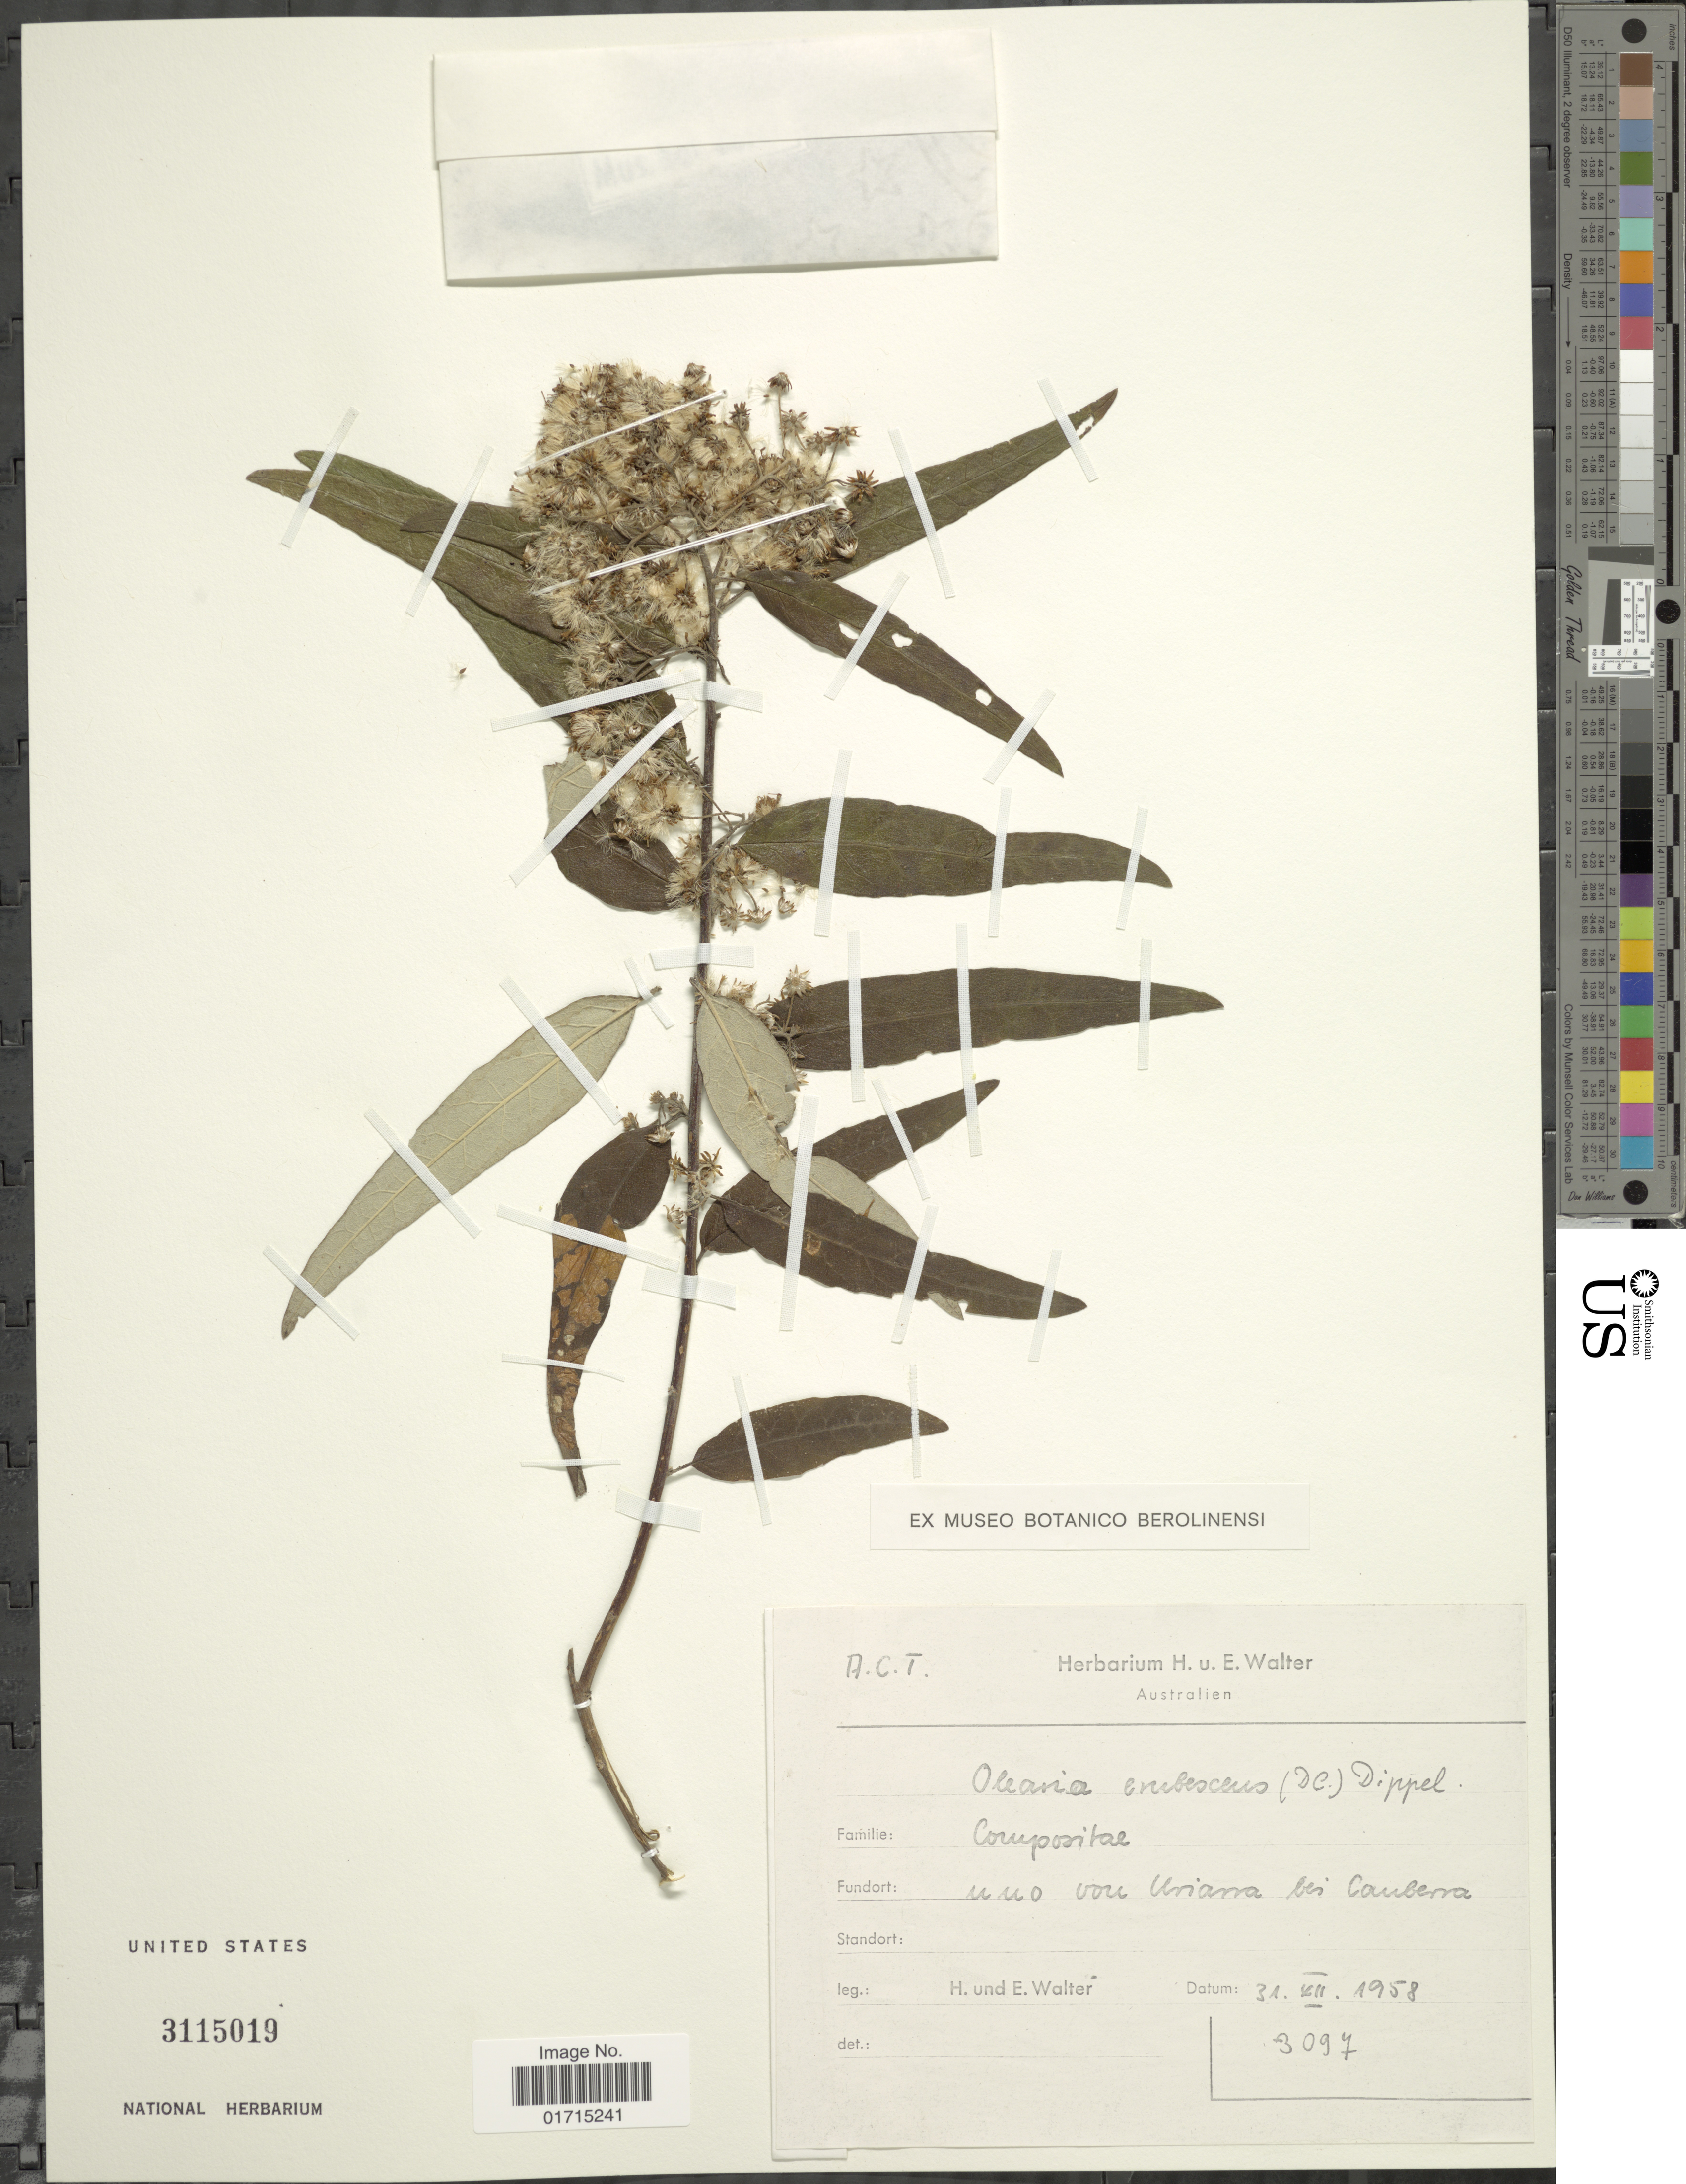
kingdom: Plantae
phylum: Tracheophyta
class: Magnoliopsida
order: Asterales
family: Asteraceae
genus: Olearia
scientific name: Olearia lirata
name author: (Sims) Hutch.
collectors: H. P. H. Walter & E. Walter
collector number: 3097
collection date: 1958-12-31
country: Australia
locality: Uuo vou Uriarra bei Canberra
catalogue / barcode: US 3115019